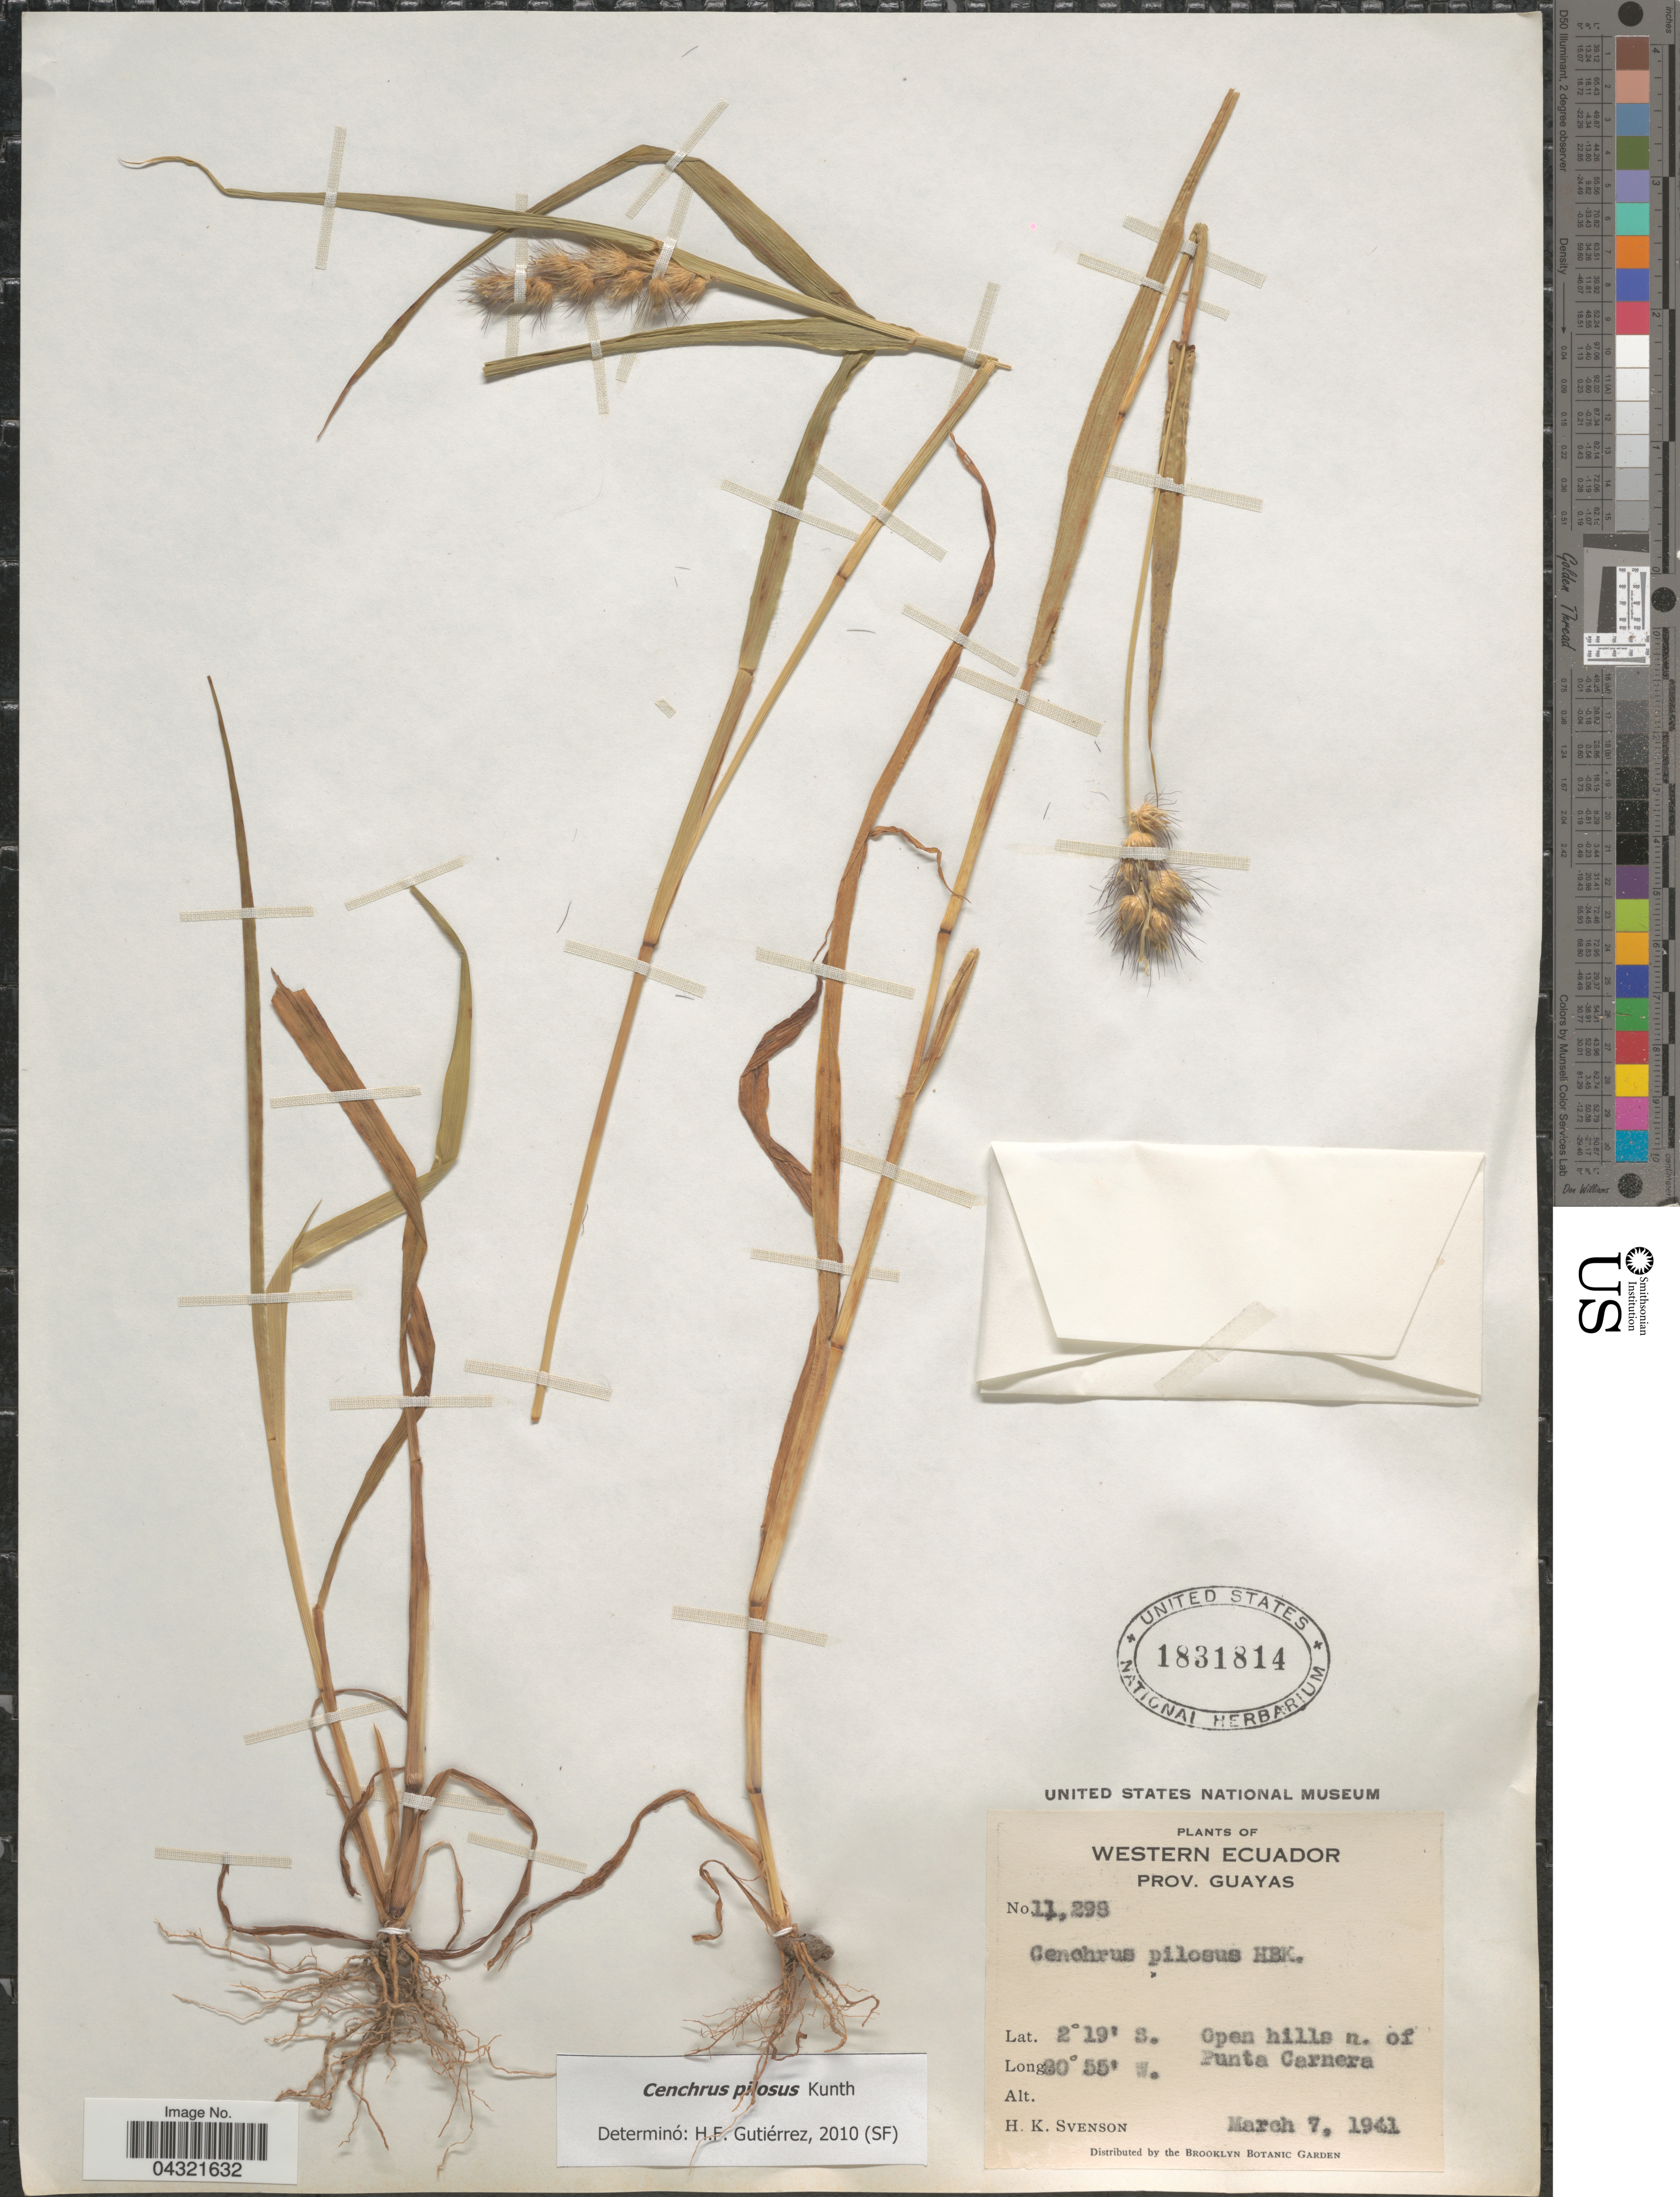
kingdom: Plantae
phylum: Tracheophyta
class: Liliopsida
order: Poales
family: Poaceae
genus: Cenchrus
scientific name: Cenchrus pilosus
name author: Kunth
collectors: H. K. Svenson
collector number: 11298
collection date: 1941-03-07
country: Ecuador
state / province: Guayas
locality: Western Ecuador. Open hills n. of Punta Carnera.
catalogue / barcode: US 1831814